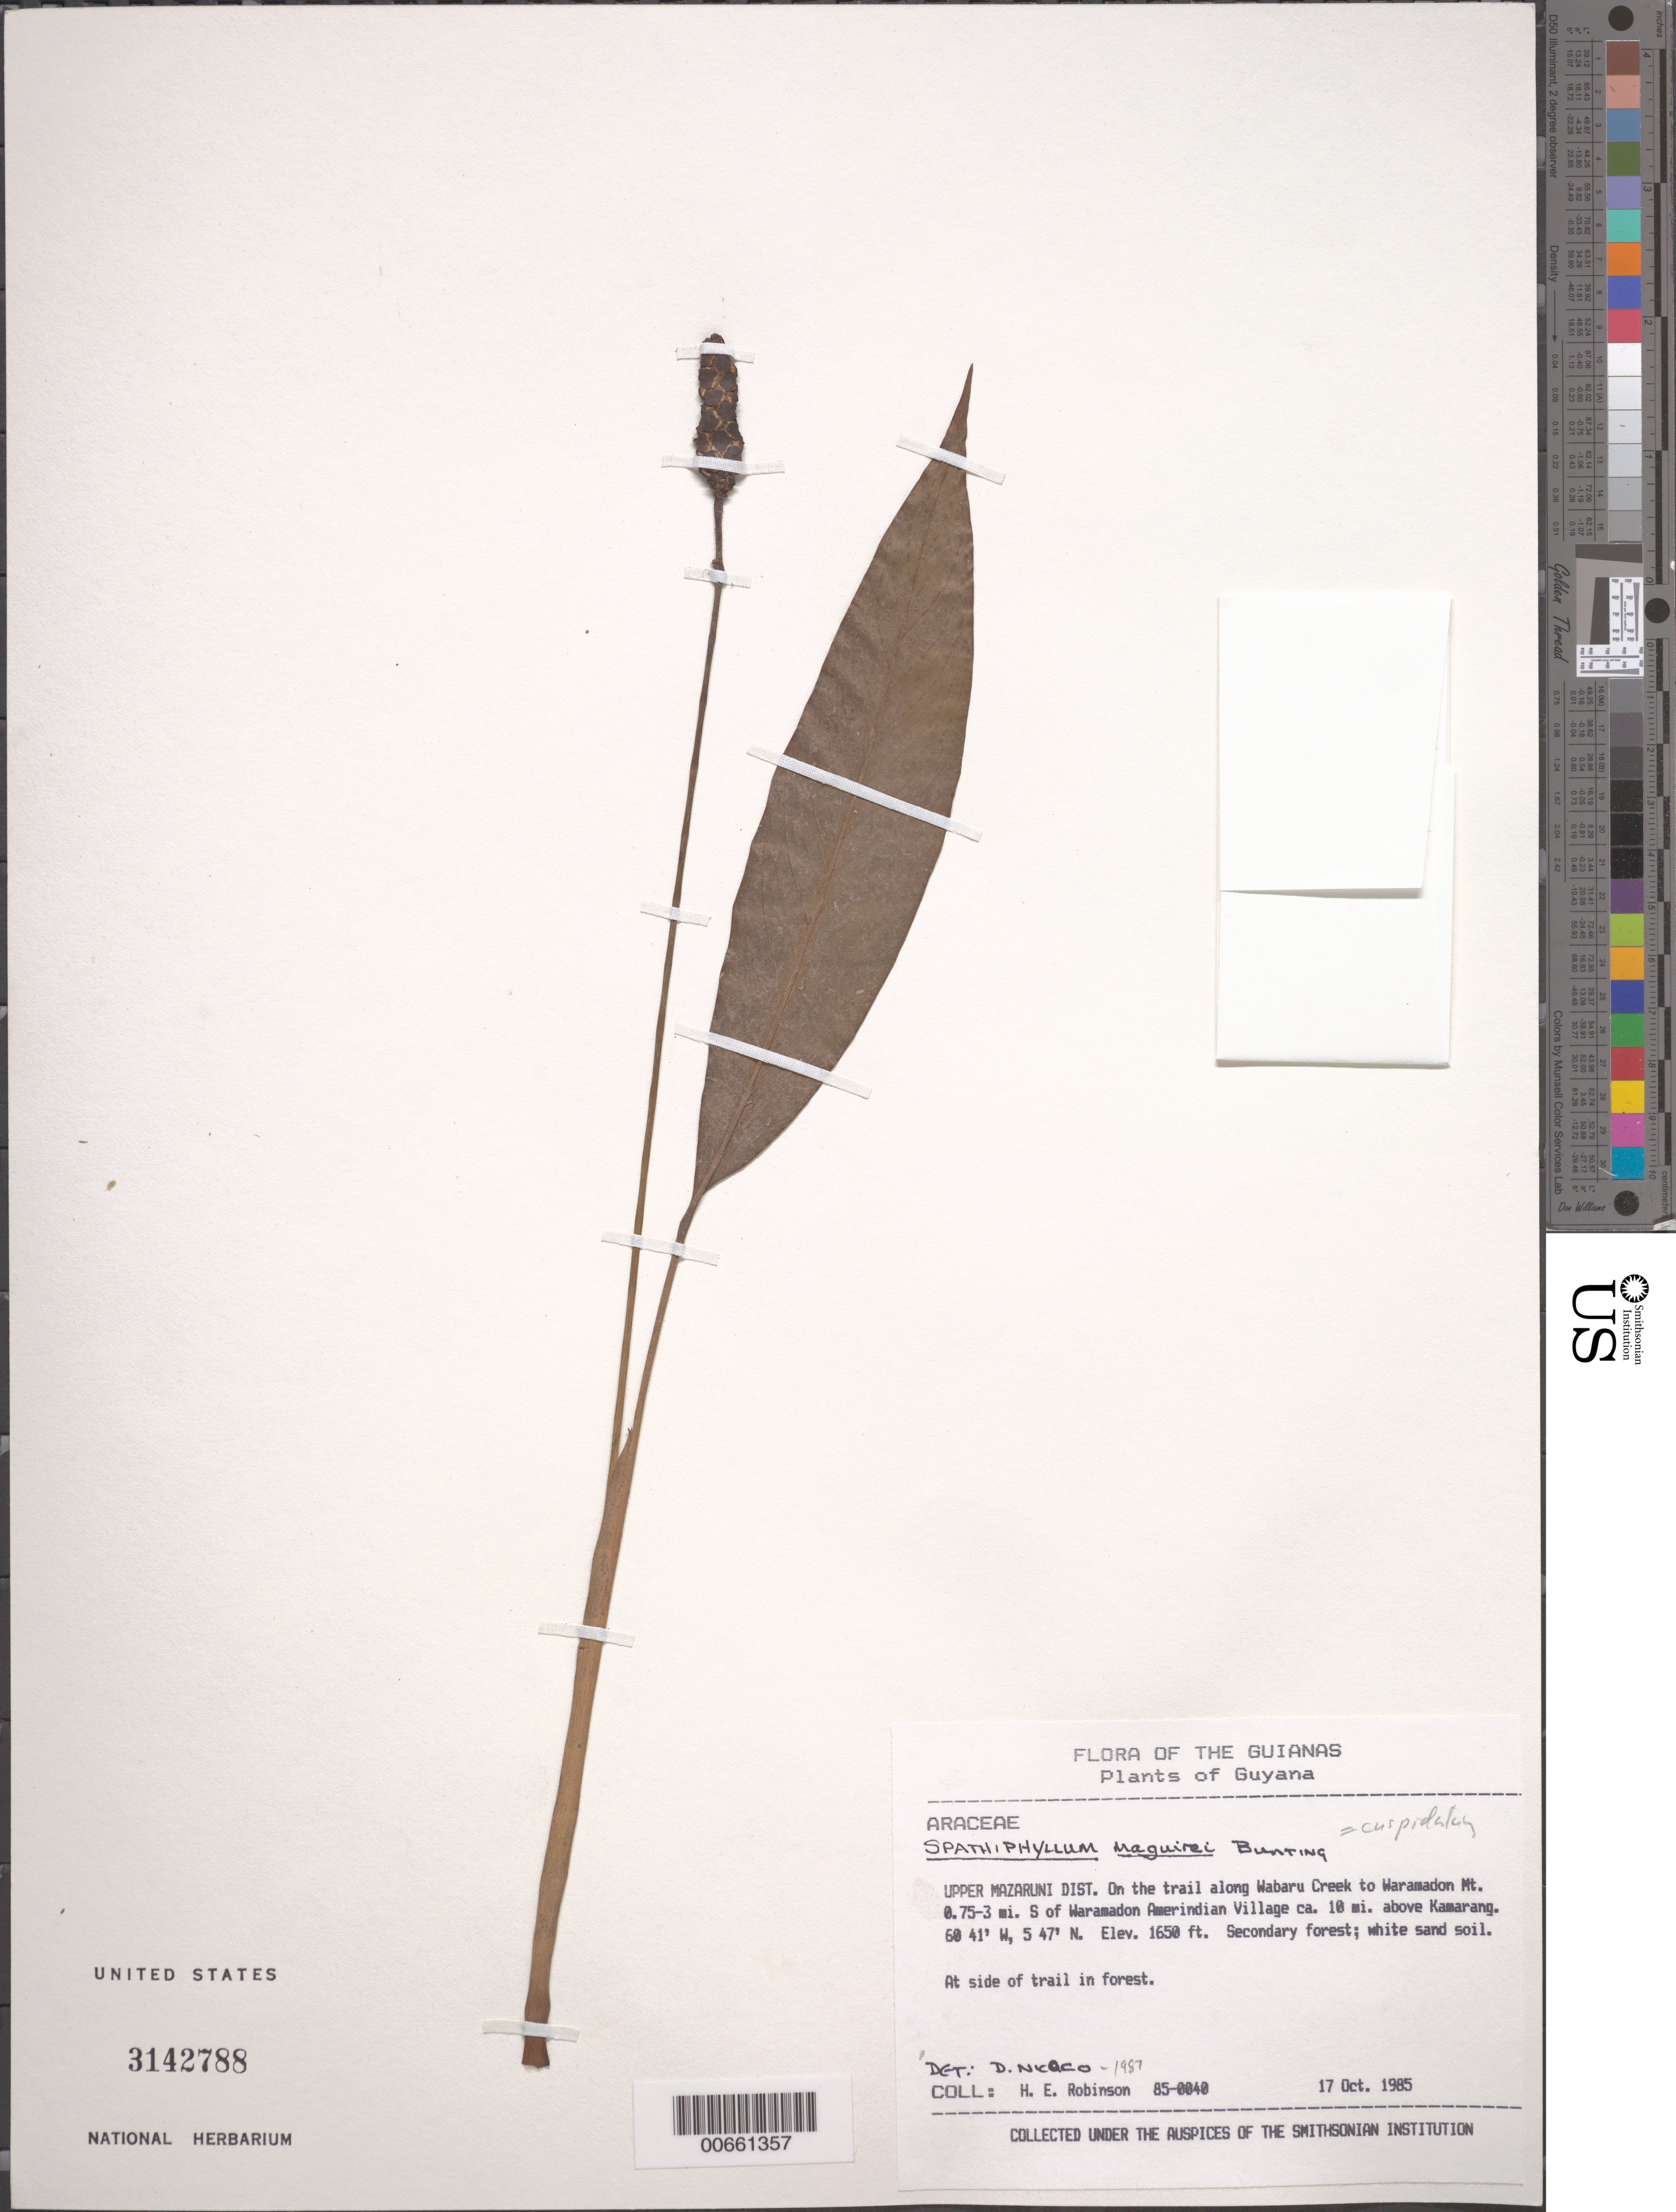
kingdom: Plantae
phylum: Tracheophyta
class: Liliopsida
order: Alismatales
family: Araceae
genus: Spathiphyllum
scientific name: Spathiphyllum maguirei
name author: G.S. Bunting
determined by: Nicolson, Dan H.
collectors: H. Robinson & D. B. Lellinger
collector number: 850040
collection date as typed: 17 October 1985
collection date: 1985-10-17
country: Guyana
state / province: Cuyuni-Mazaruni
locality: Trail along Wabaru Creek to Waramadon Mt; ca 32 km above Kamarang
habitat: Secondary forest, white sand soil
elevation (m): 503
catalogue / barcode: US 3142788